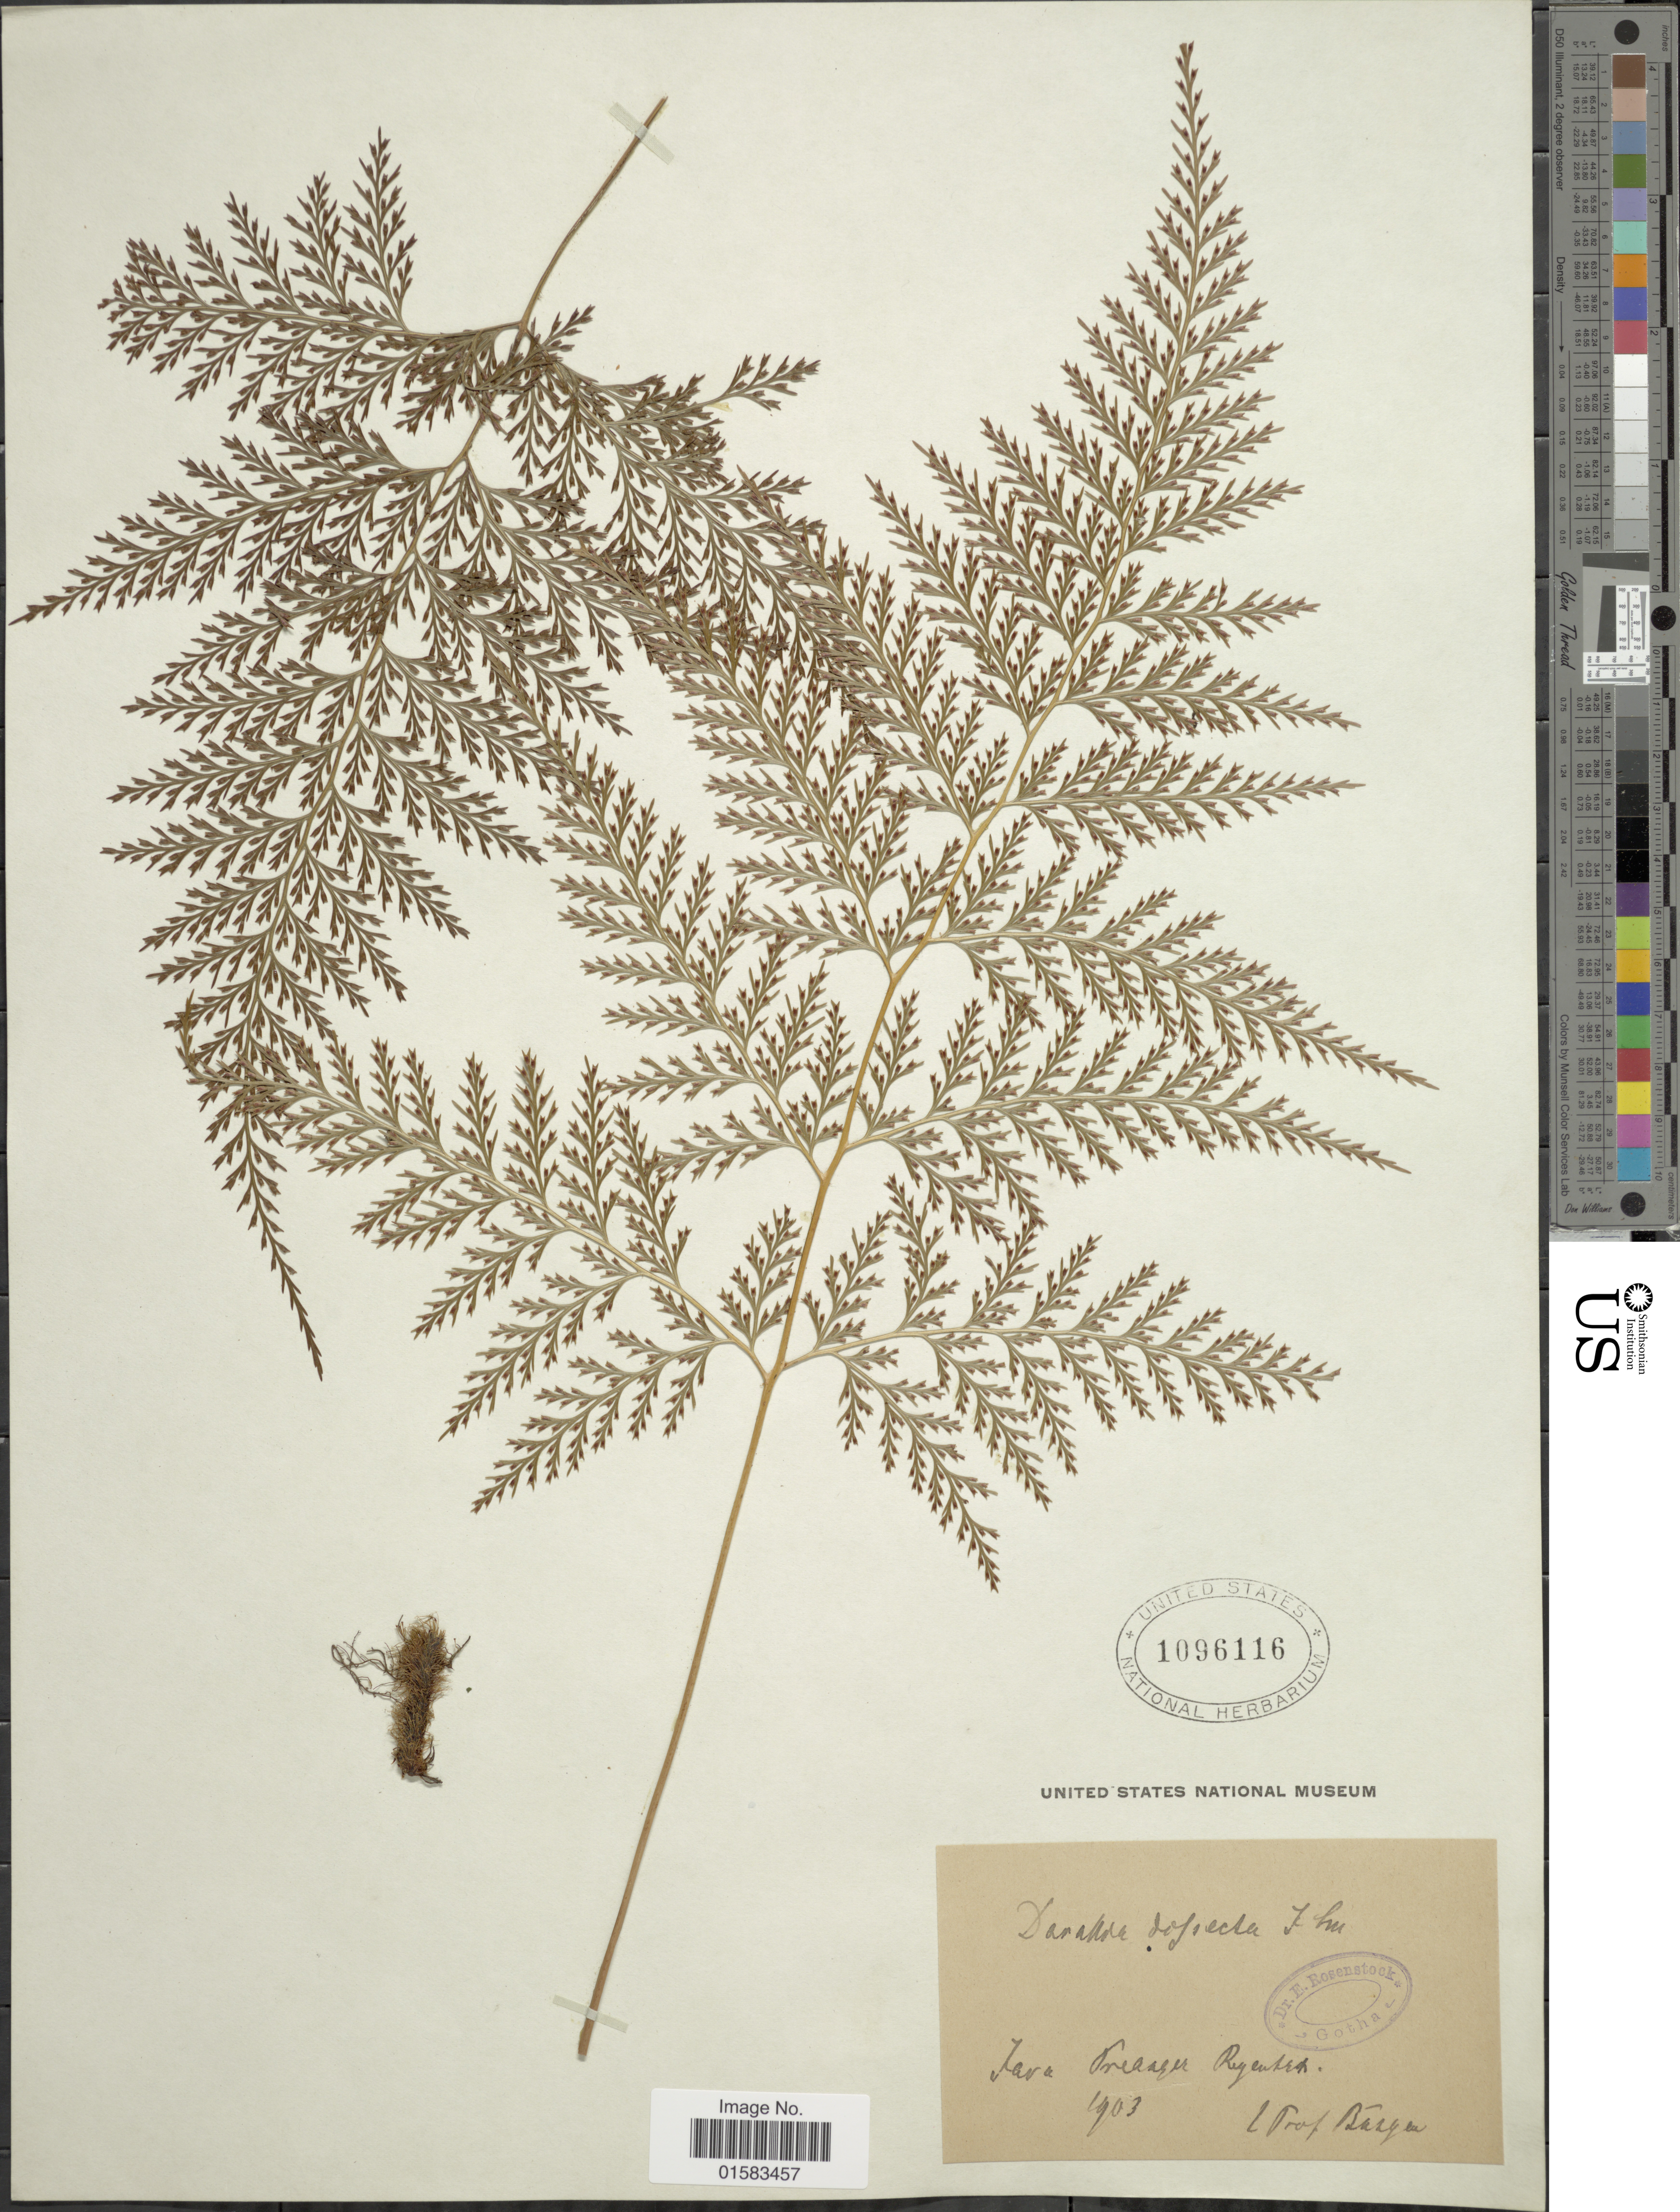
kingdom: Plantae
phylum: Tracheophyta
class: Polypodiopsida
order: Polypodiales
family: Davalliaceae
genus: Davallia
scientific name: Davallia trichomanoides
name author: Blume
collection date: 1903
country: Indonesia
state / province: Java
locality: Treauen Regenuetz [interpreted]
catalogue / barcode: US 1096116